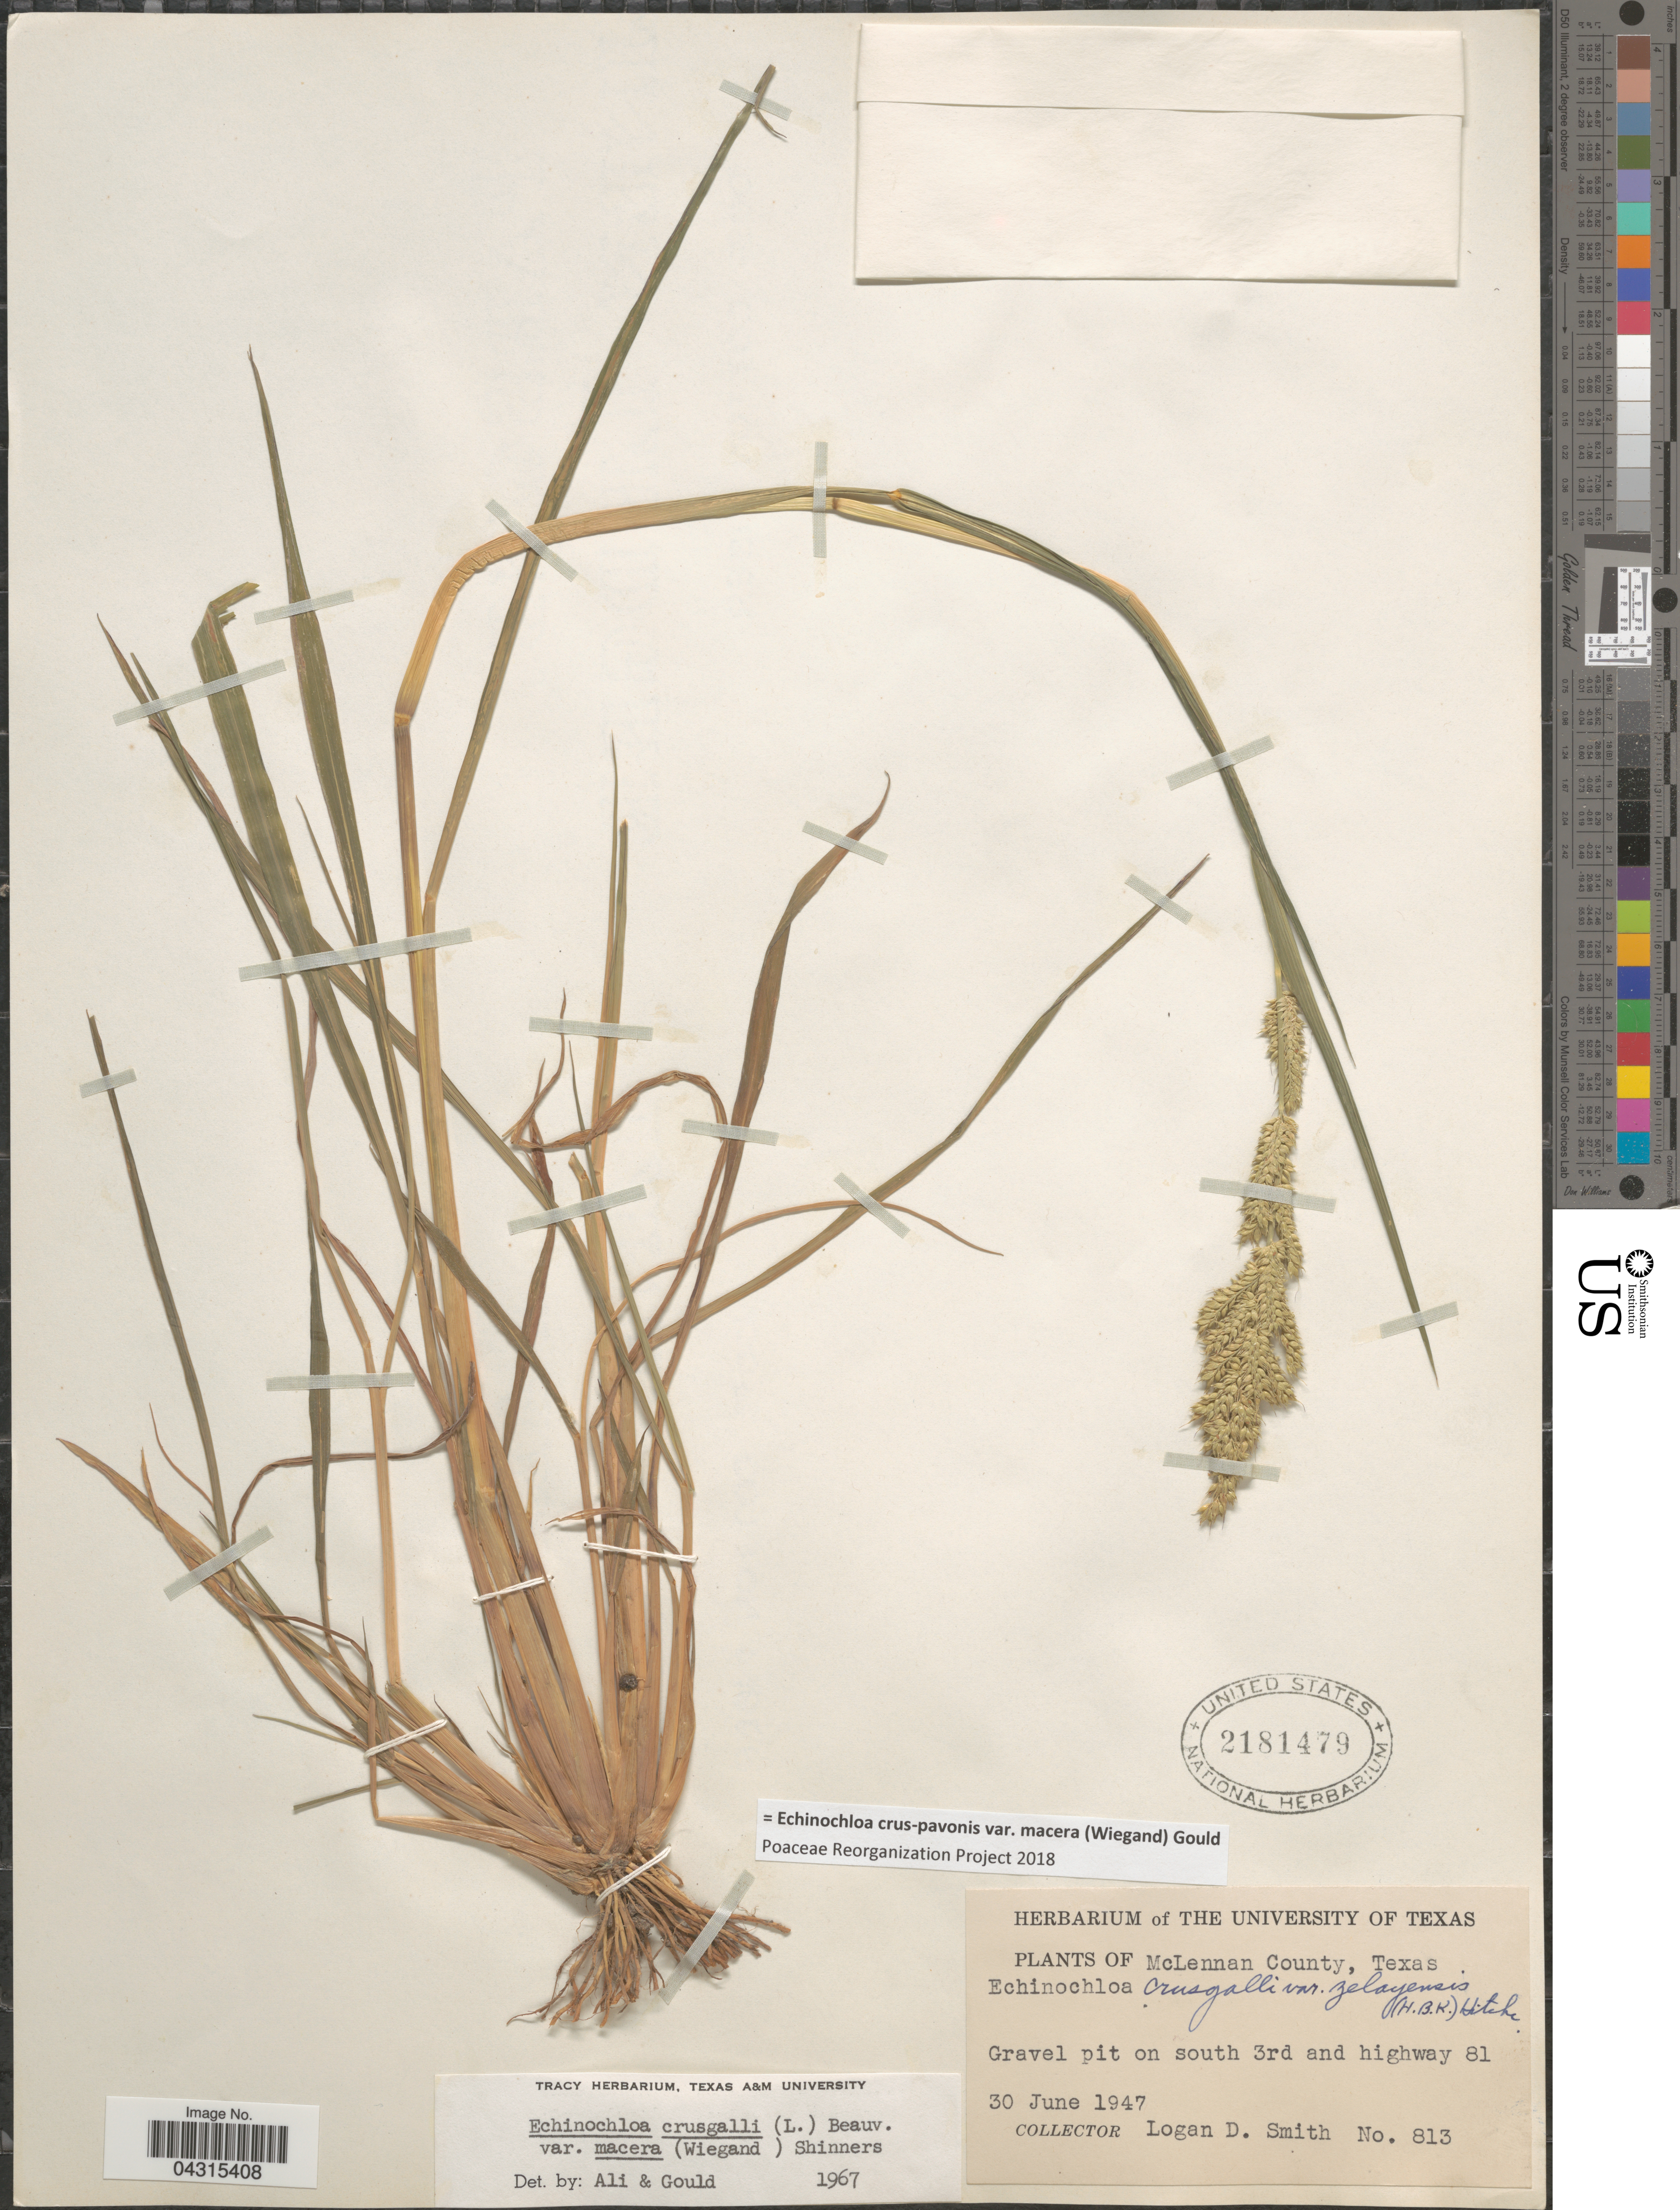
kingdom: Plantae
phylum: Tracheophyta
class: Liliopsida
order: Poales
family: Poaceae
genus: Echinochloa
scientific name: Echinochloa crus-pavonis var. macera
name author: (Wiegand) Gould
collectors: L. Smith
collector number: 813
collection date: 1947-06-30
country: United States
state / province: Texas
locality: McLennan County. Gravel pit on south 3rd and highway 8l.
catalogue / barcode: US 2181479